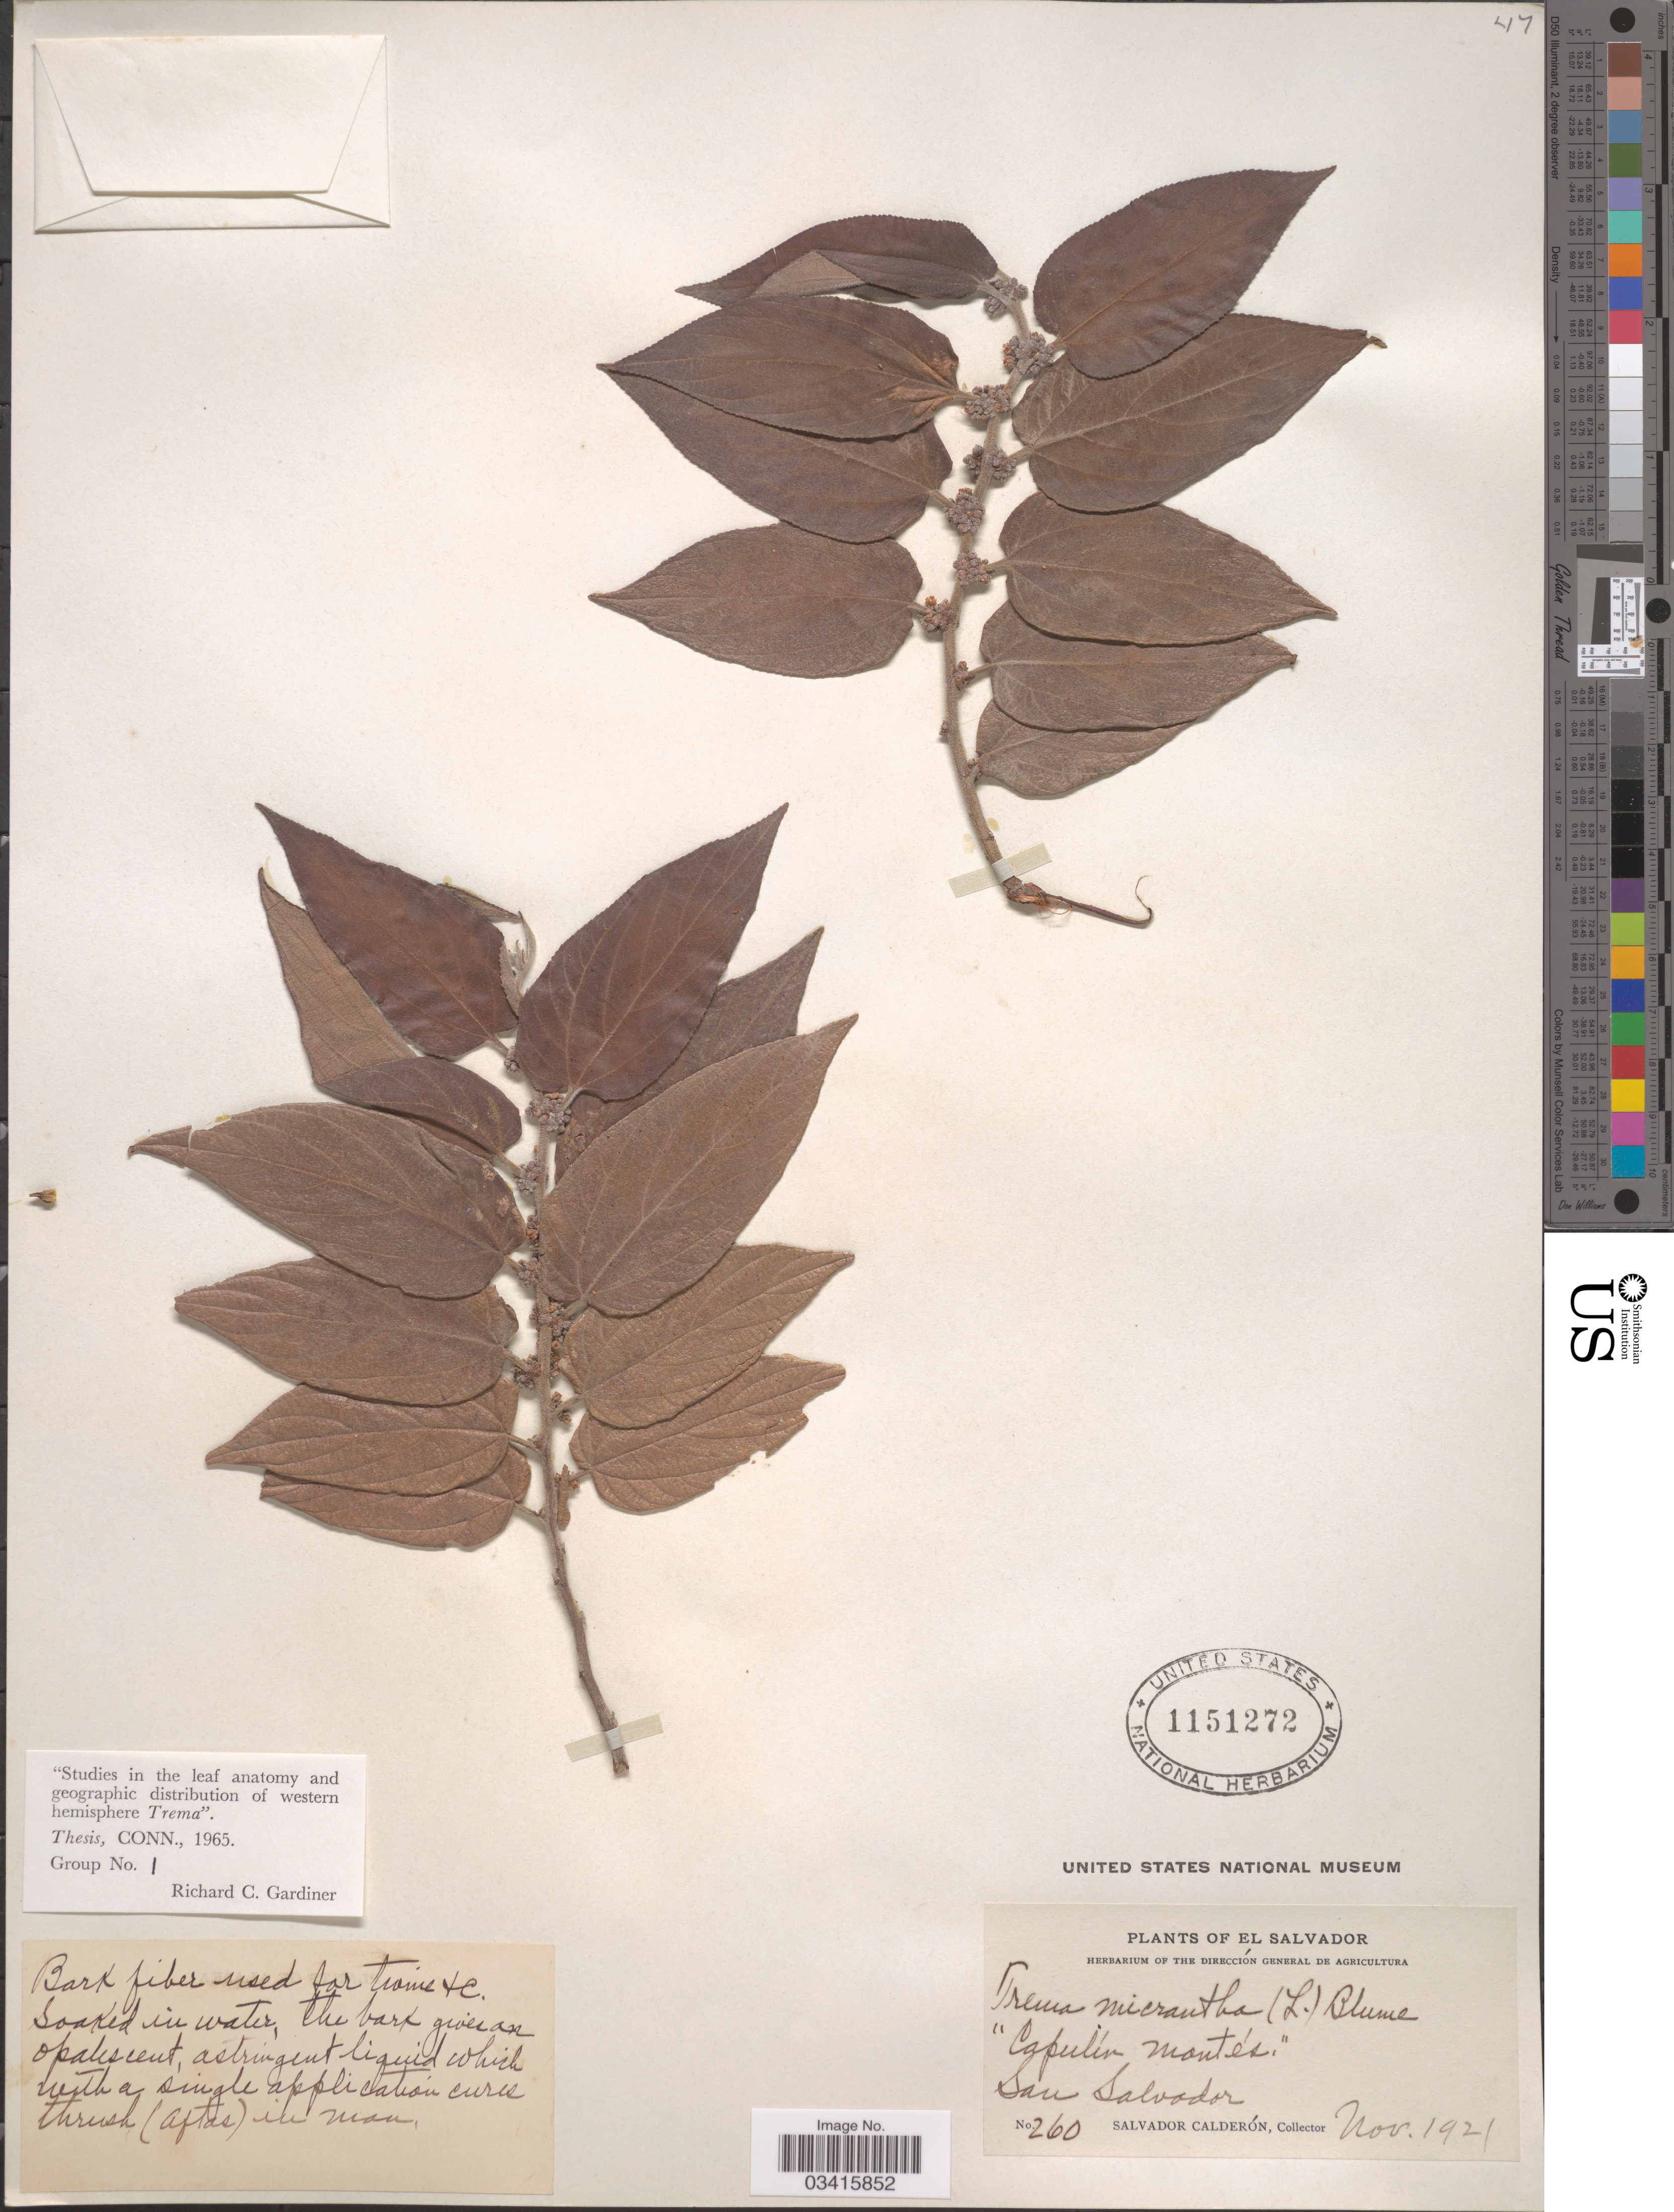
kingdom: Plantae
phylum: Tracheophyta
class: Magnoliopsida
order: Rosales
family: Cannabaceae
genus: Trema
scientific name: Trema micranthum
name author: (L.) Blume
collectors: S. Calderón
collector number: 260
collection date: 1921-11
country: El Salvador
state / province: San Salvador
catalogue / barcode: US 1151272